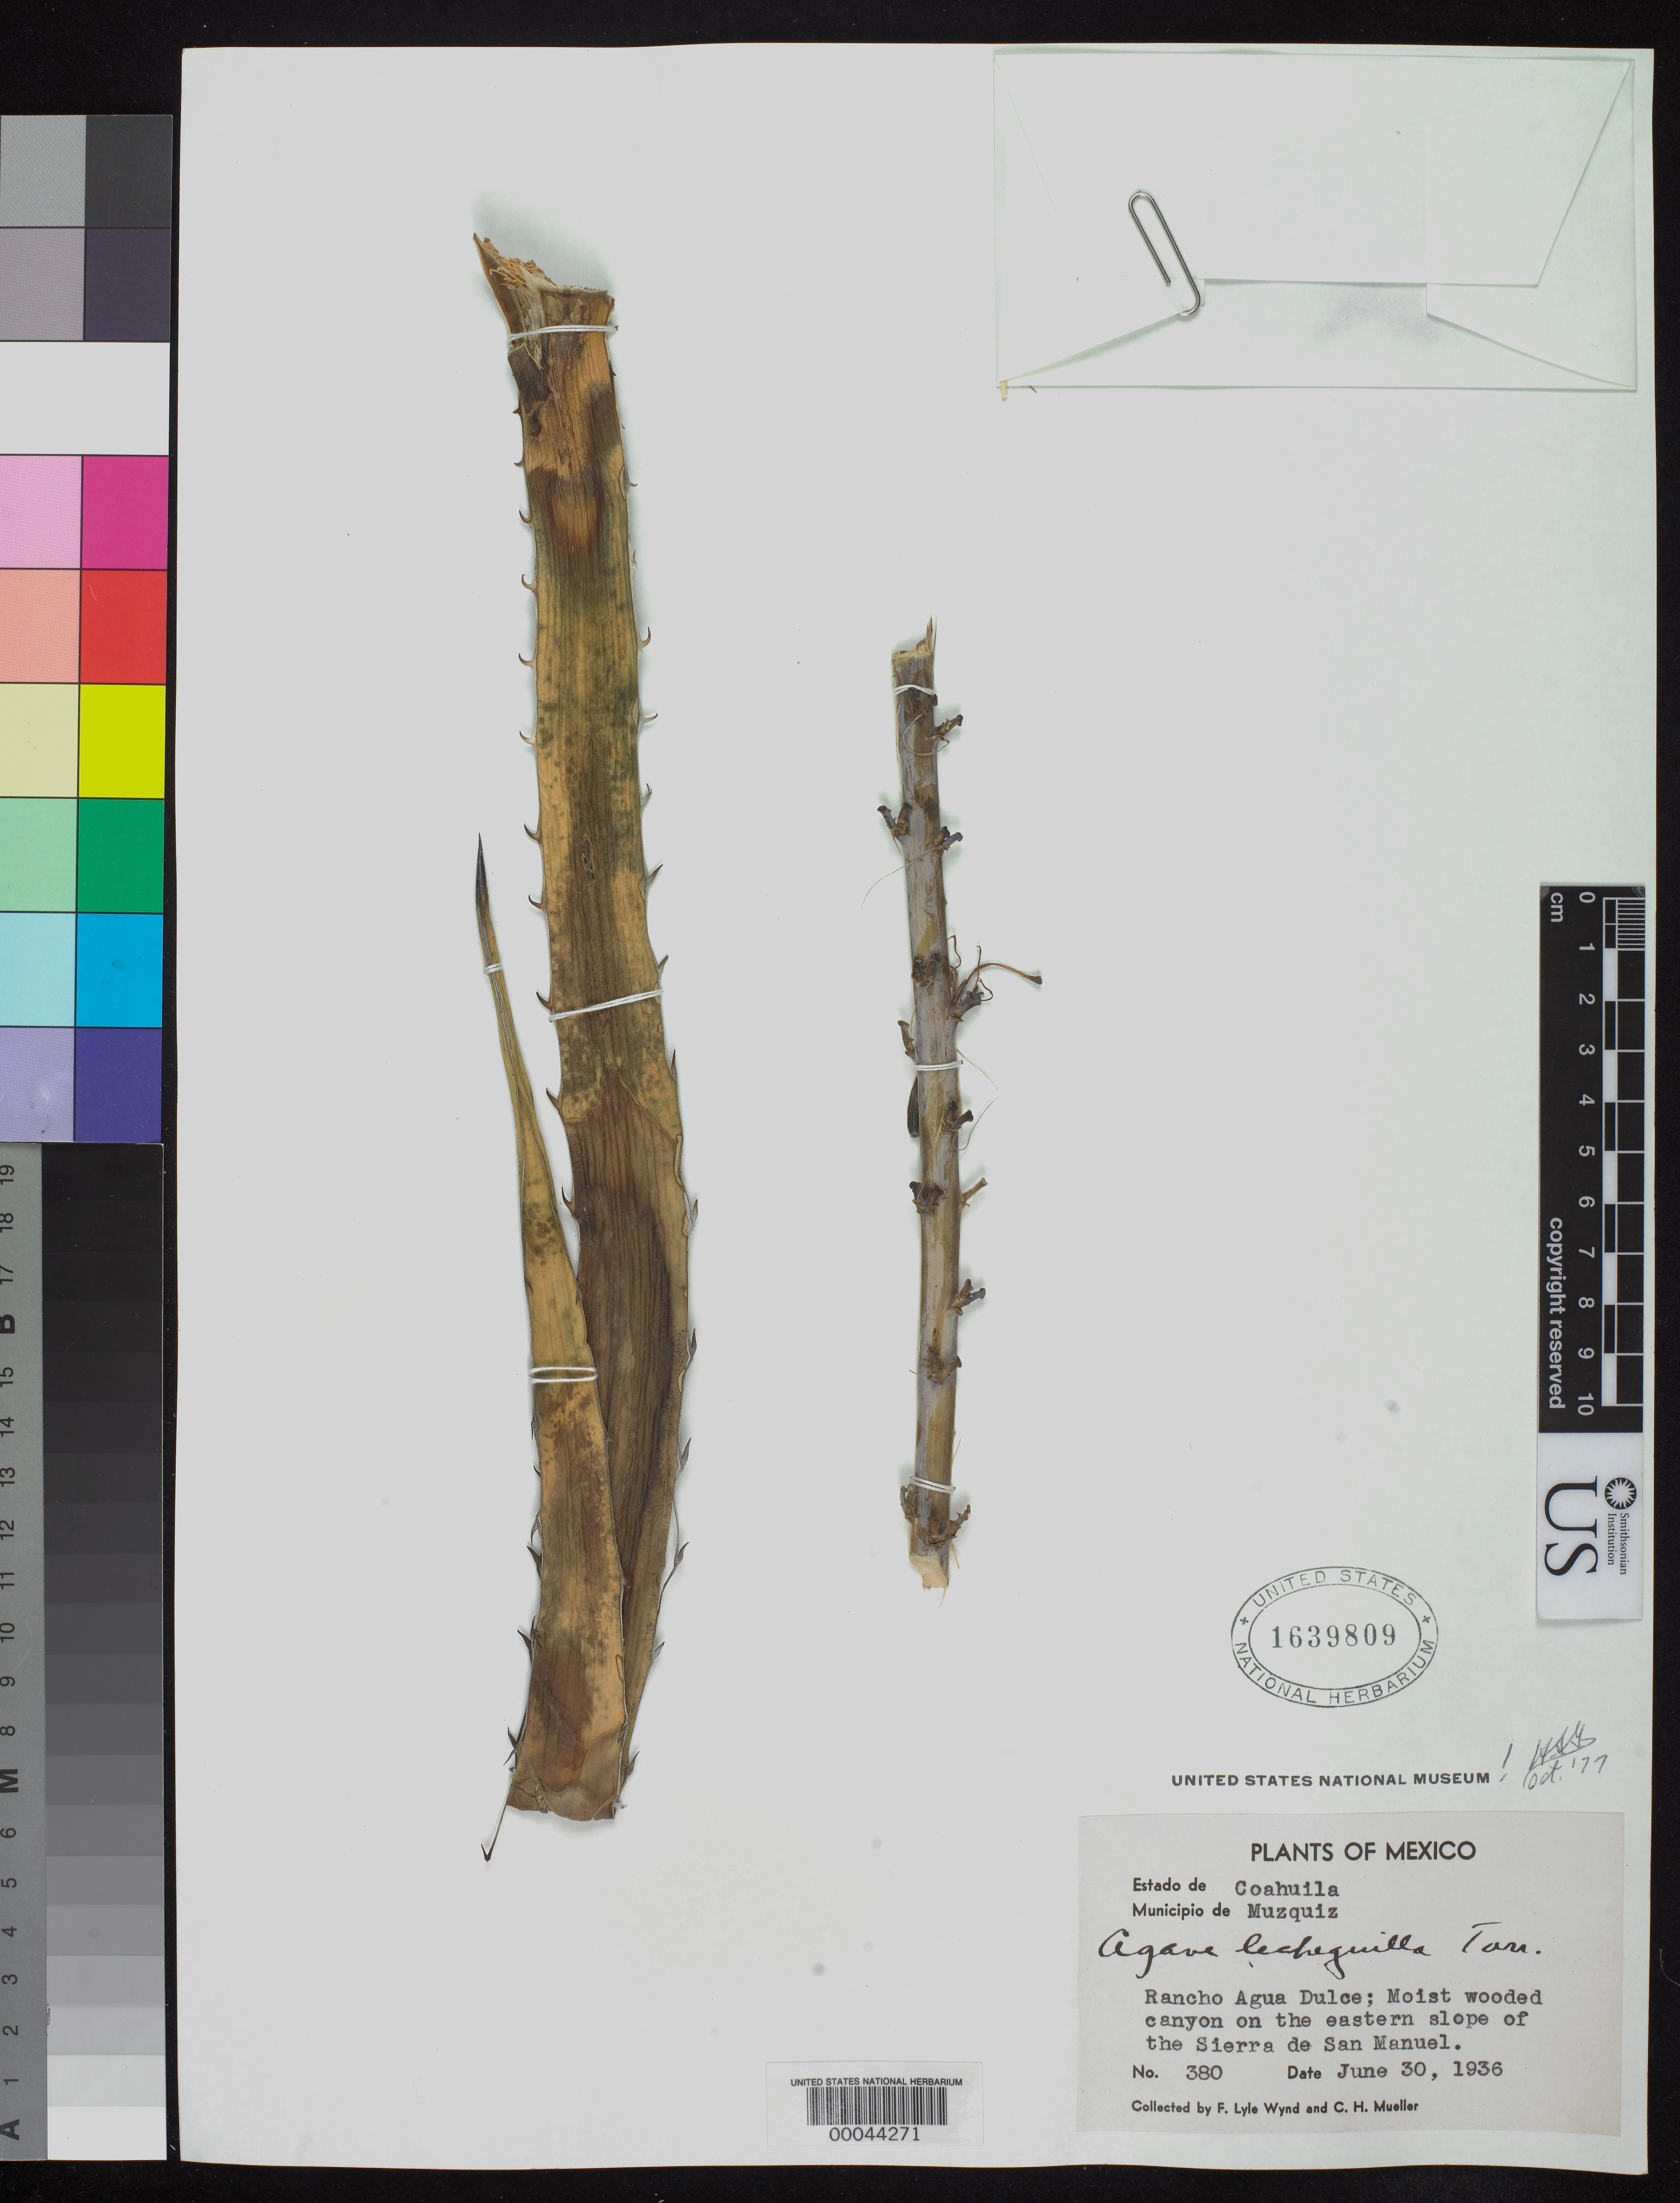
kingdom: Plantae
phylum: Tracheophyta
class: Liliopsida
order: Asparagales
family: Asparagaceae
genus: Agave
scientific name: Agave lechuguilla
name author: Torr.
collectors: F. L. Wynd & C. H. Muller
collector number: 380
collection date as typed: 30 Jun 1936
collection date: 1936-06-30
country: Mexico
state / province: Coahuila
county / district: Múzquiz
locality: Rancho Agua Dulce; canyon on eastern slope of the Sierra de San Manuel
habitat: Moist wooded canyon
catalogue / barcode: US 1639809